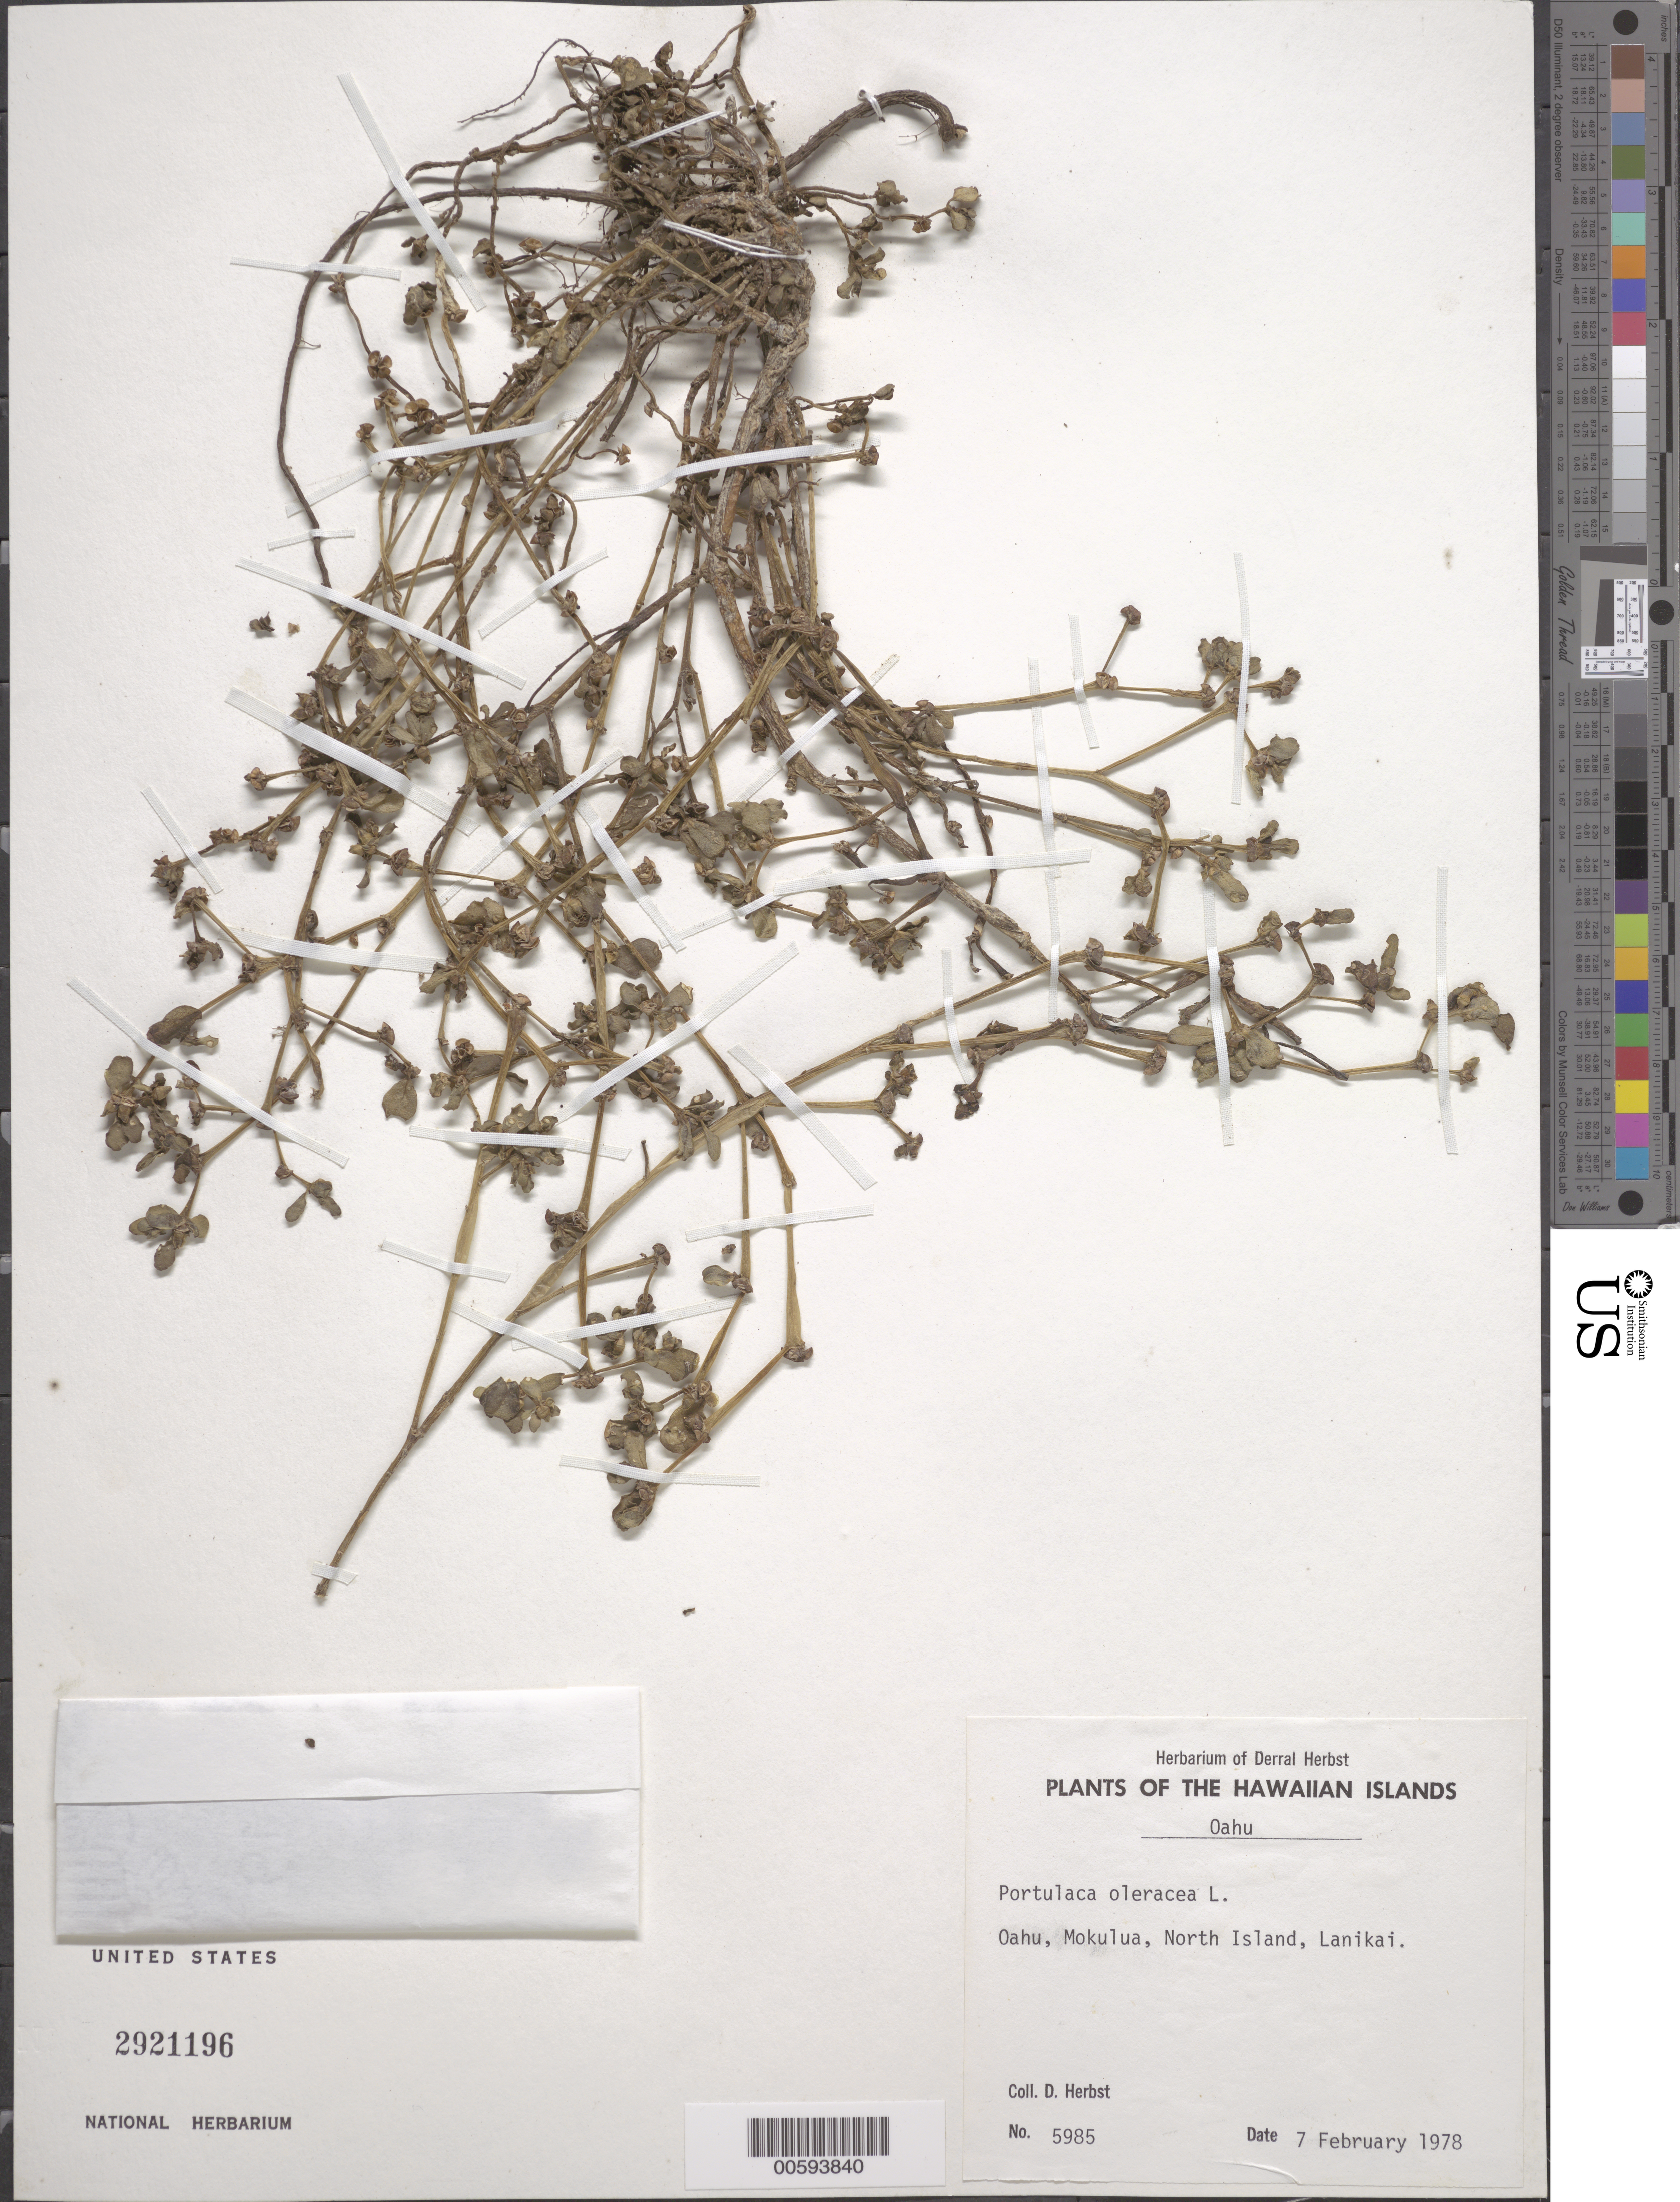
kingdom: Plantae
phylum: Tracheophyta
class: Magnoliopsida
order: Caryophyllales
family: Portulacaceae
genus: Portulaca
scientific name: Portulaca oleracea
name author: L.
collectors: D. Herbst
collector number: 5985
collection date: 1978-02-07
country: United States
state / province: Hawaii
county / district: Honolulu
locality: The Hawaiian Islands. Oahu. Mokulua, North Island, Lanikai.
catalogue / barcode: US 2921196